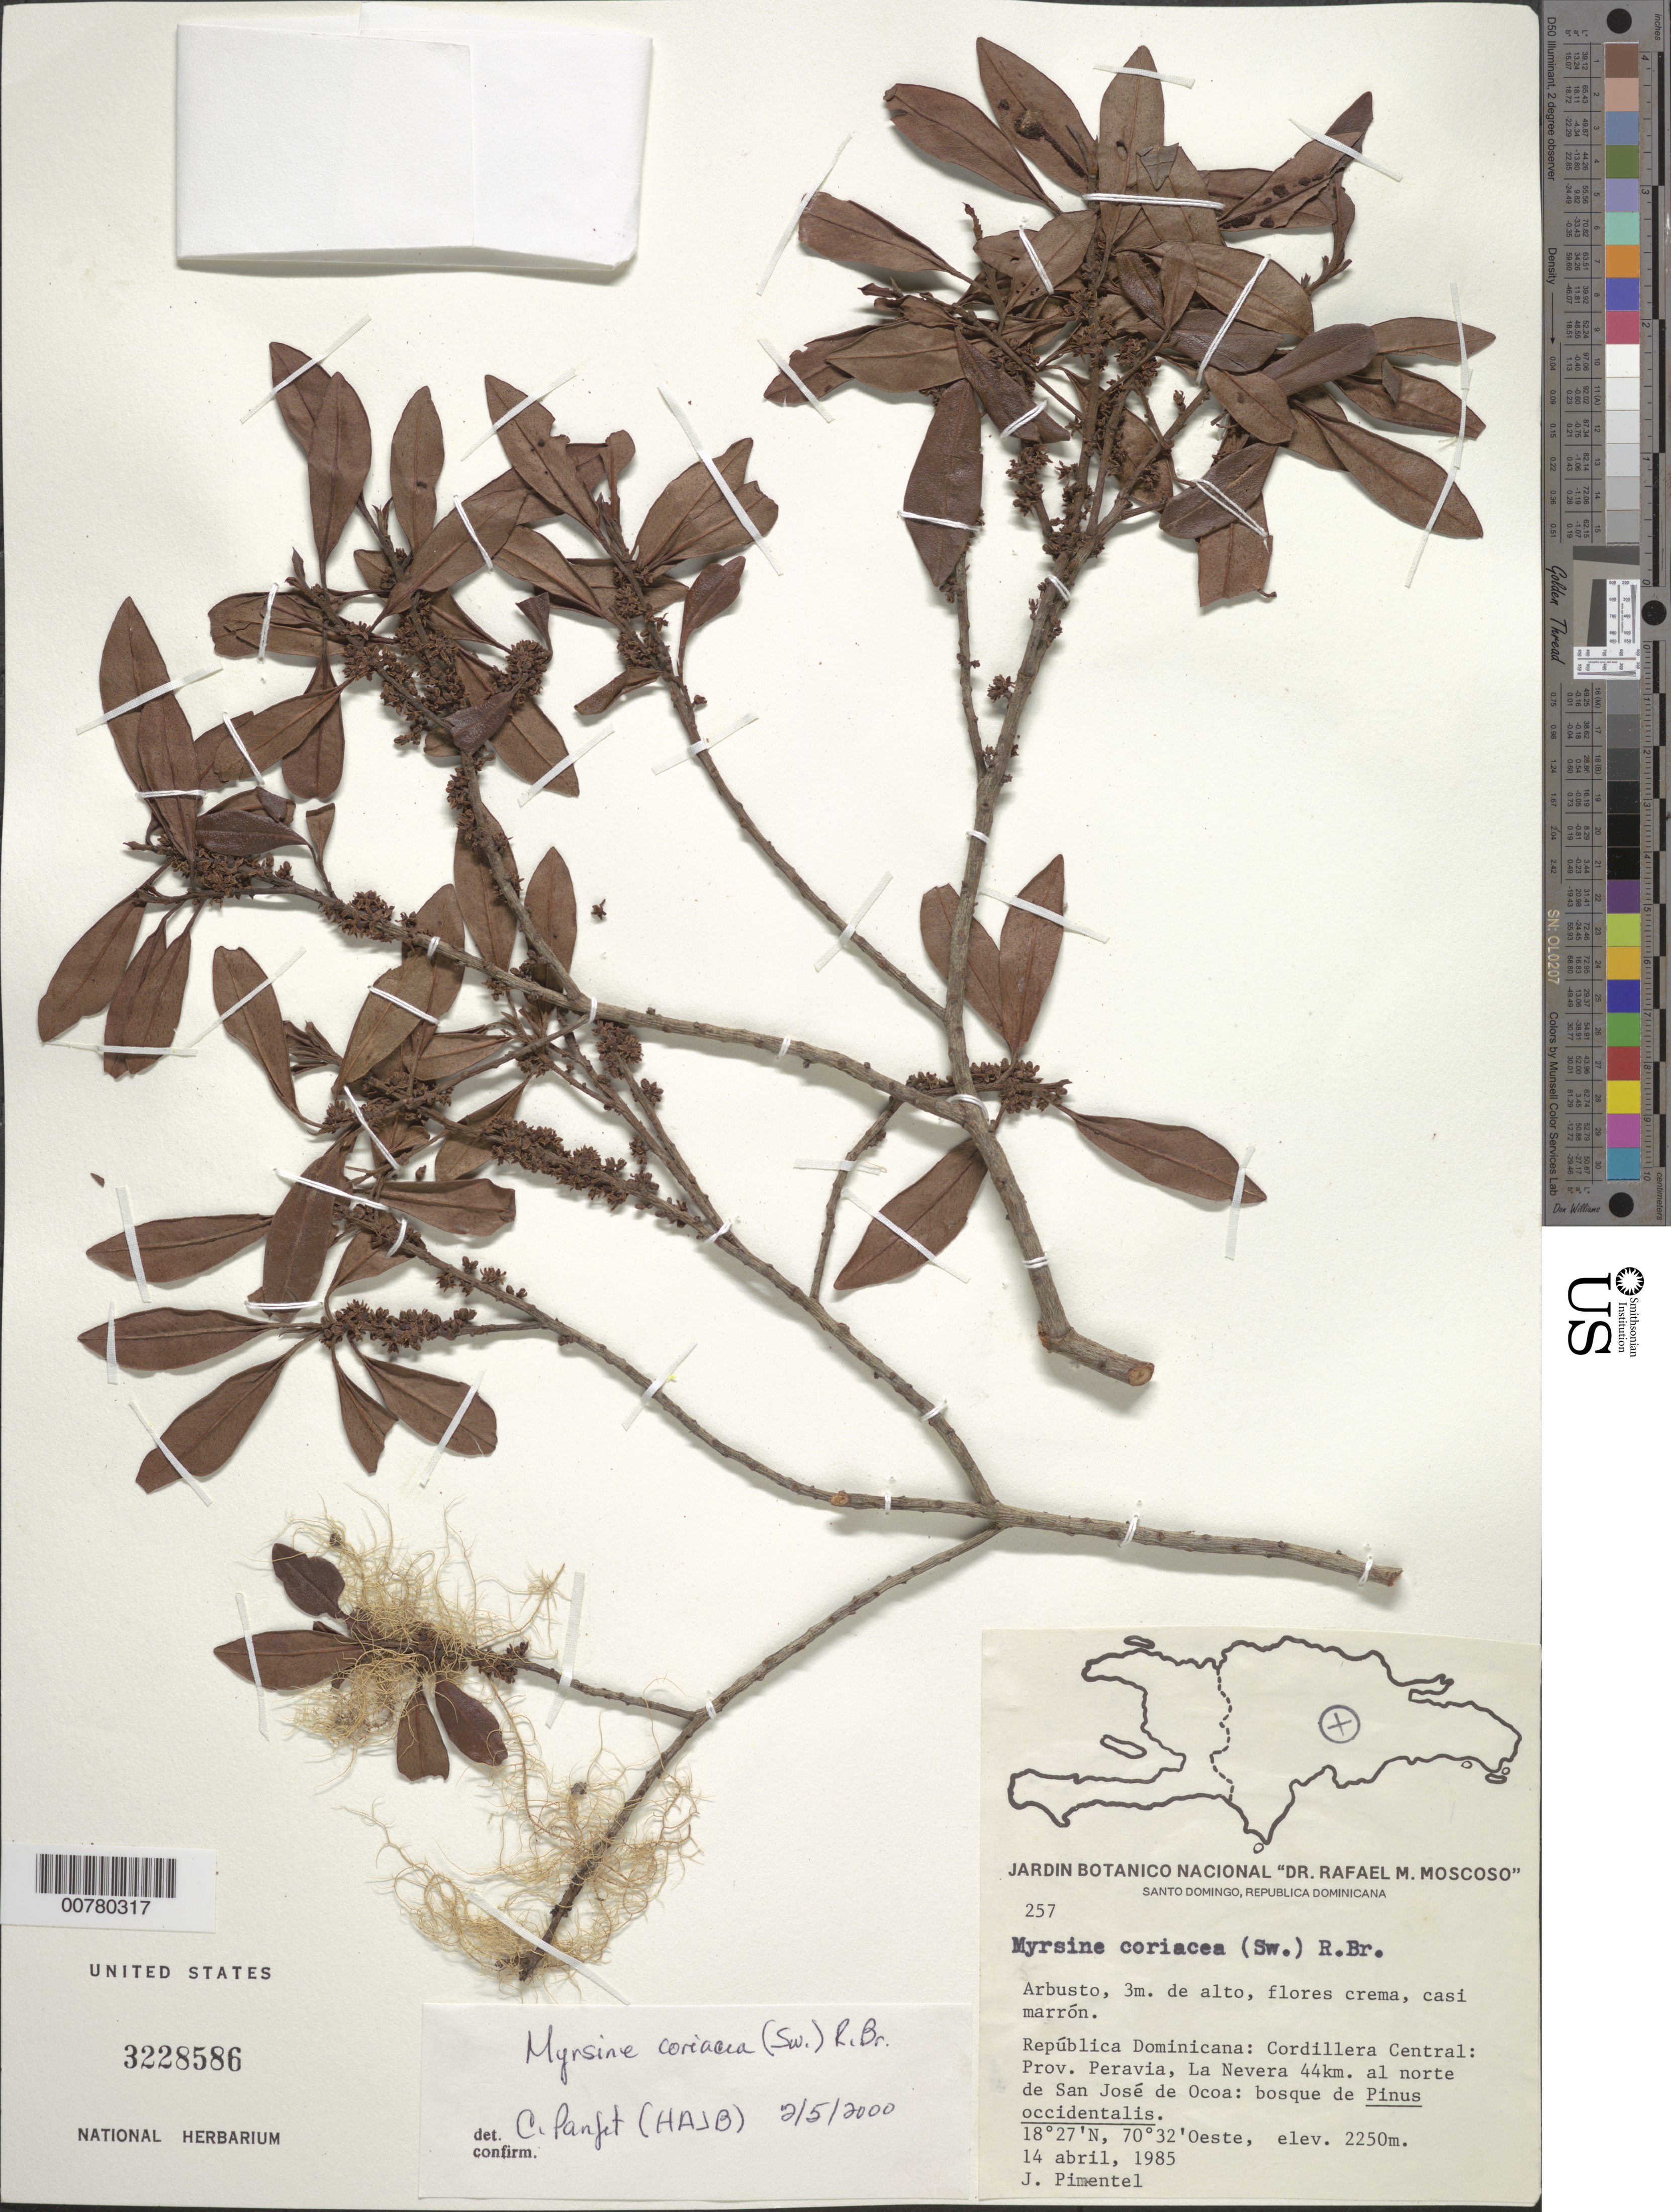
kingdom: Plantae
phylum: Tracheophyta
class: Magnoliopsida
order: Ericales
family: Primulaceae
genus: Myrsine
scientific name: Myrsine coriacea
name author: (Sw.) R. Br. ex Roem. & Schult.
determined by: Panfet, C.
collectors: J. Pimentel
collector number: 257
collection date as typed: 14 Apr 1985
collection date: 1985-04-14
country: Dominican Republic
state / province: Peravia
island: Hispaniola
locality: Cordillera Central, La Nevera, 44 km north of San José de Ocoa.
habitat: Pinus occidentalis forest.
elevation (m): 2250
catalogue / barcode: US 3228586